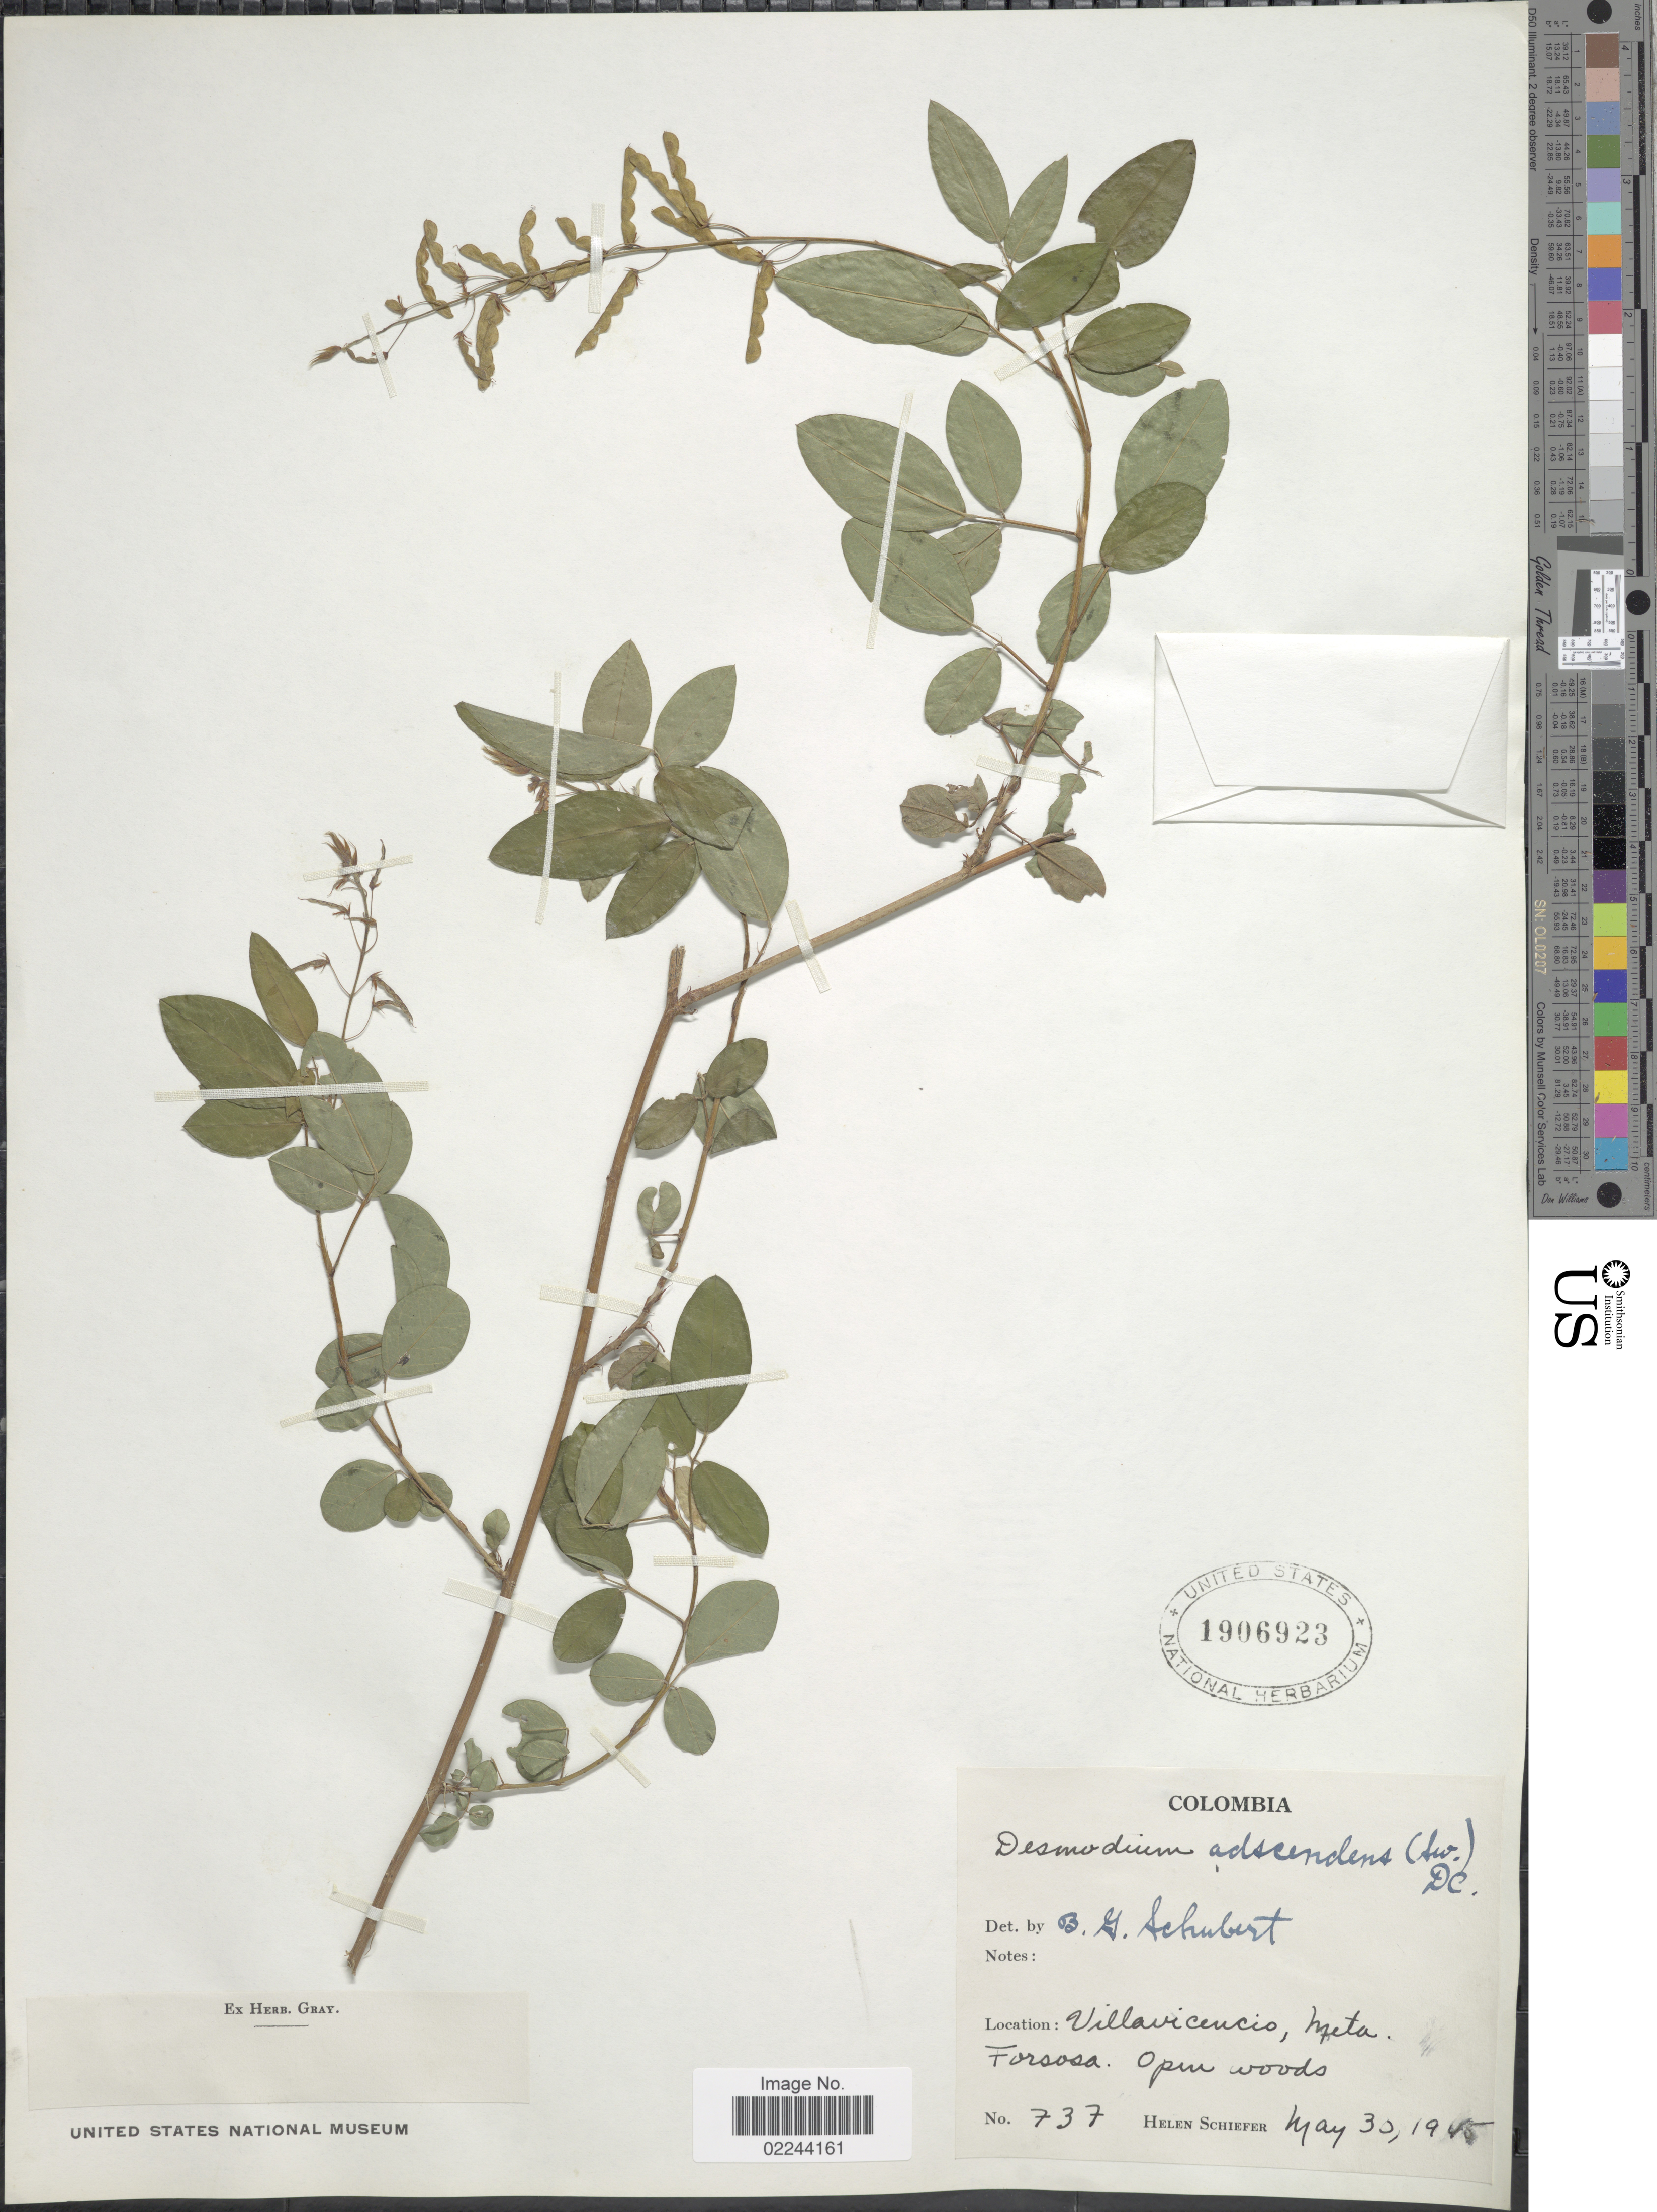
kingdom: Plantae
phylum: Tracheophyta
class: Magnoliopsida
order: Fabales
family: Fabaceae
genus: Grona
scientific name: Grona adscendens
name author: (Sw.) H. Ohashi & K. Ohashi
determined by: Strong, Mark T., (BOT), Smithsonian Institution - National Museum of Natural History (UNITED STATES)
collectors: H. Schiefer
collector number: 737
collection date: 1945-05-30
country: Colombia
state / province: Meta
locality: Villavicencio, Forsosa, Open woods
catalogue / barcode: US 1906923